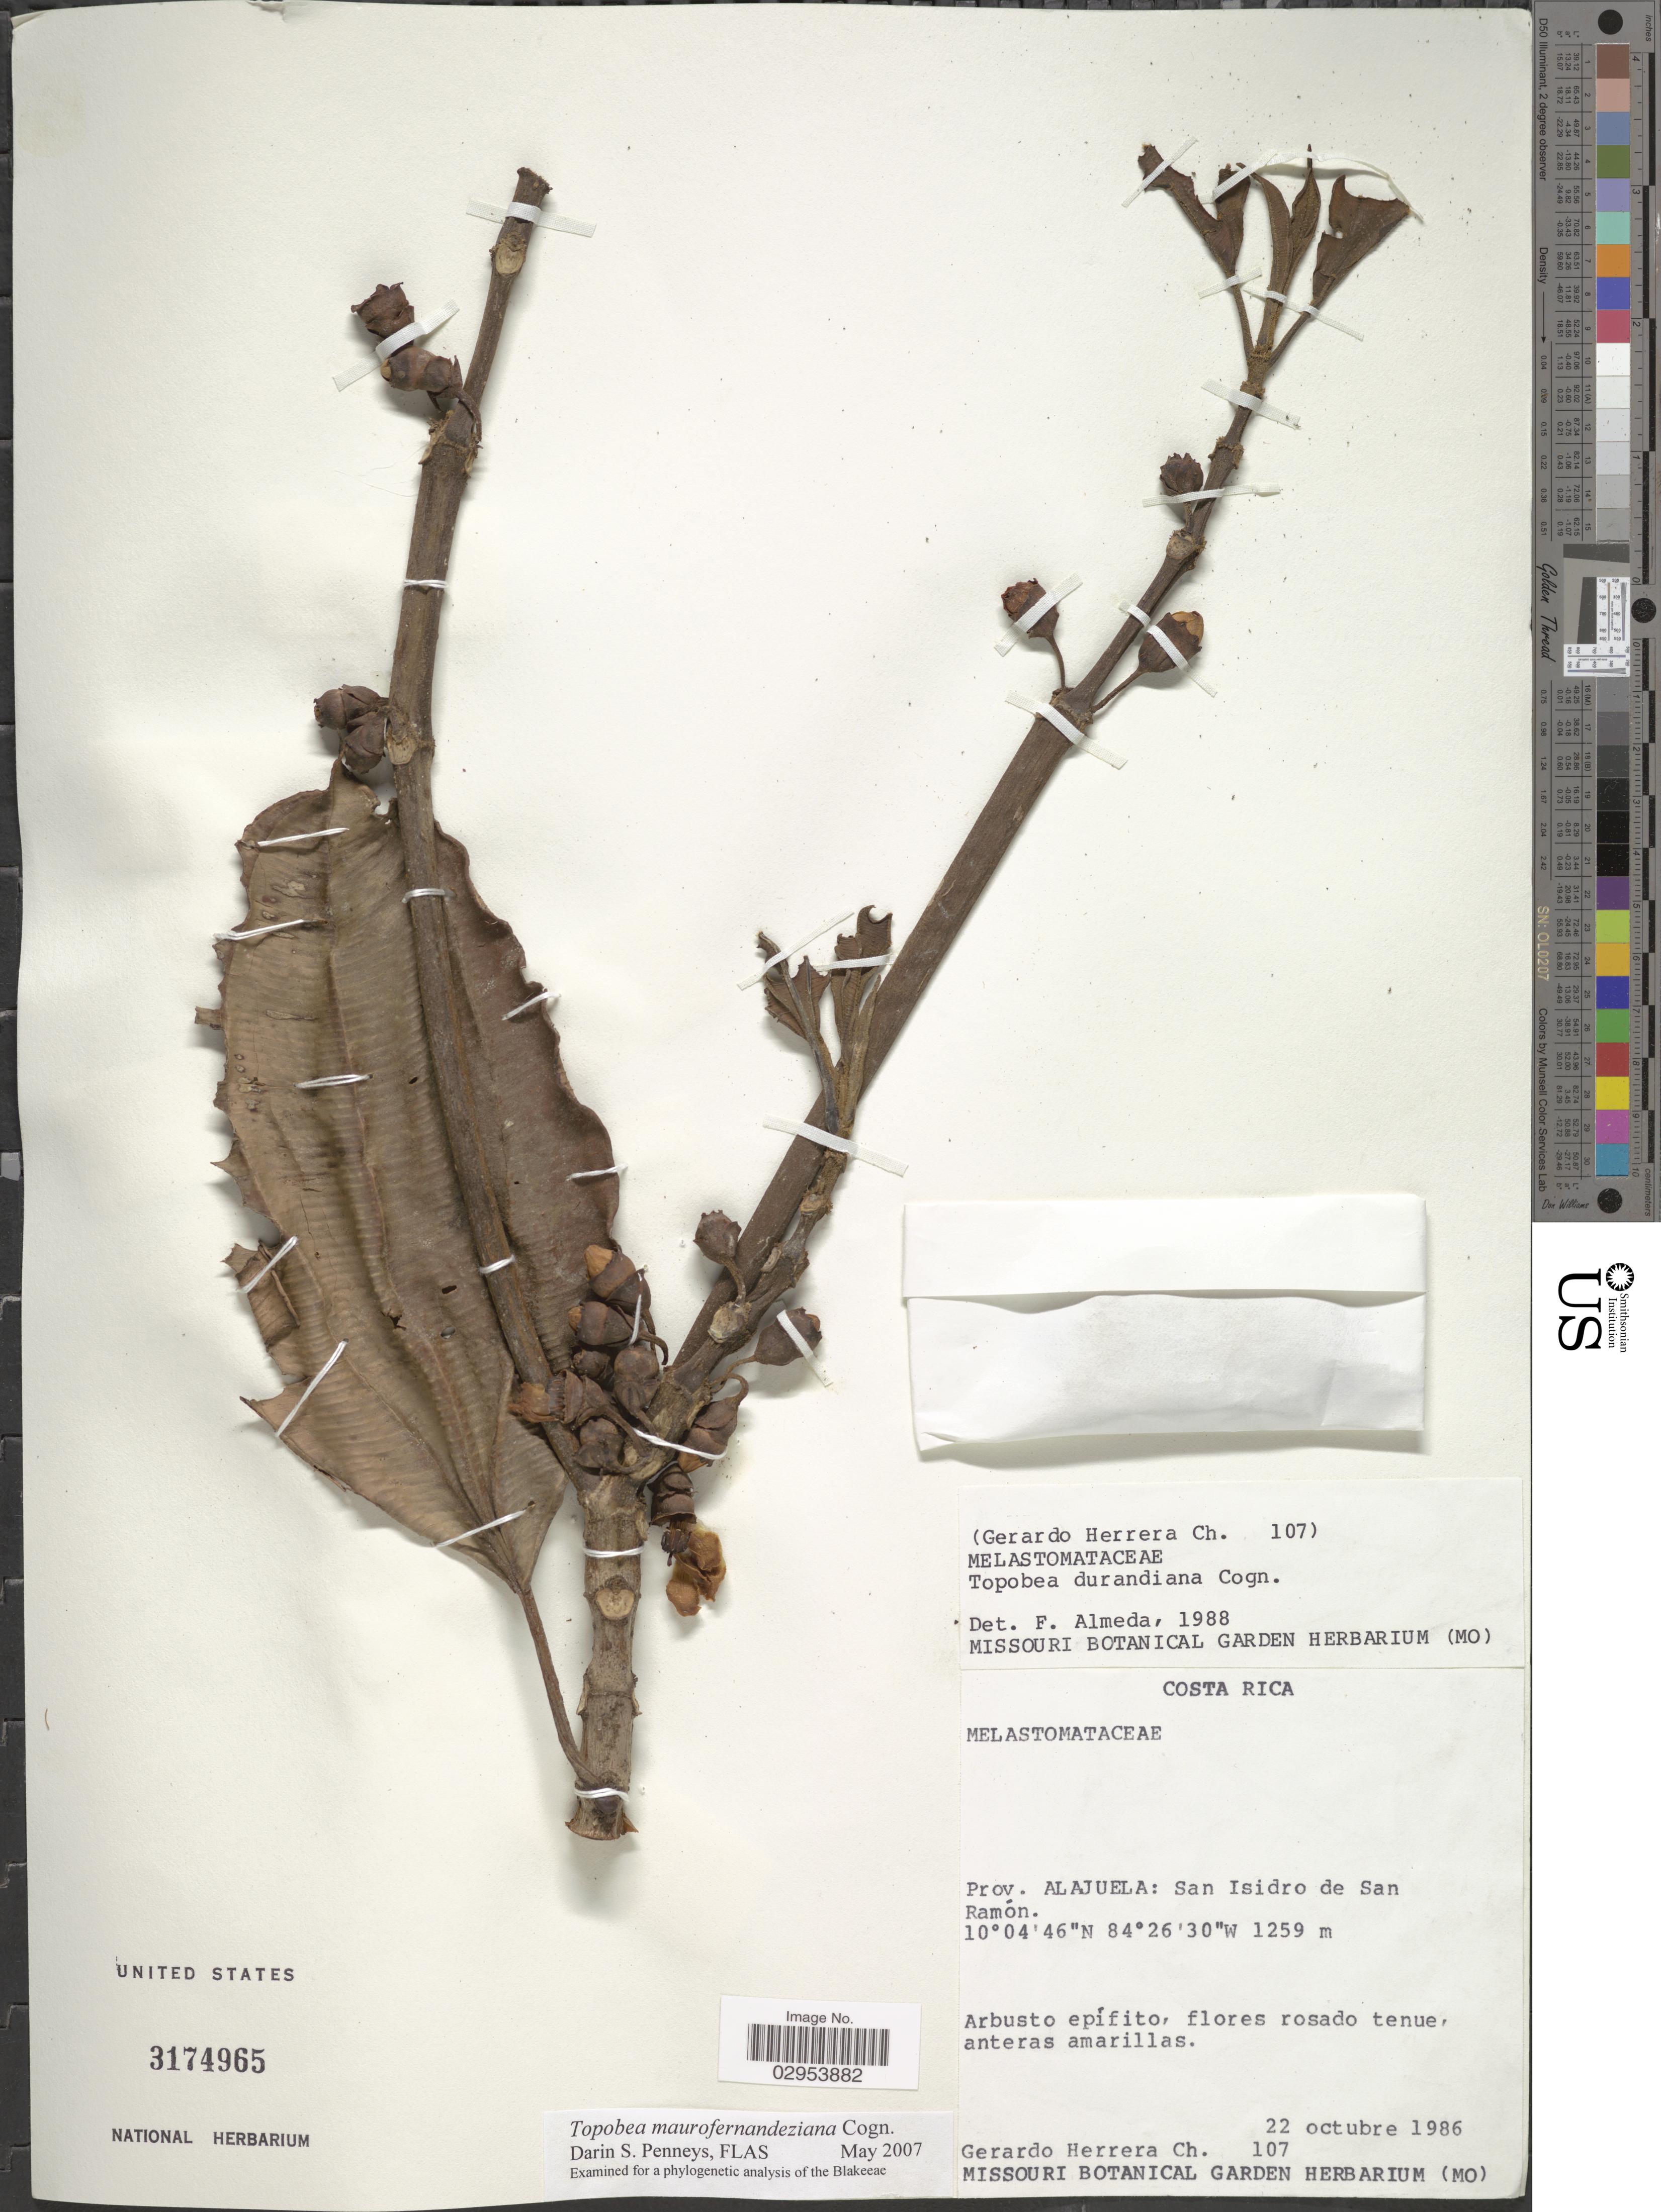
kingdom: Plantae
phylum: Tracheophyta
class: Magnoliopsida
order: Myrtales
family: Melastomataceae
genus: Topobea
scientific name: Topobea maurofernandeziana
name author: Cogn.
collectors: G. Herrera Ch.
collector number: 107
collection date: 1986-10-22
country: Costa Rica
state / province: Alajuela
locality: San Isidro de San Ramón.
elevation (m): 1259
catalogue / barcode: US 3174965